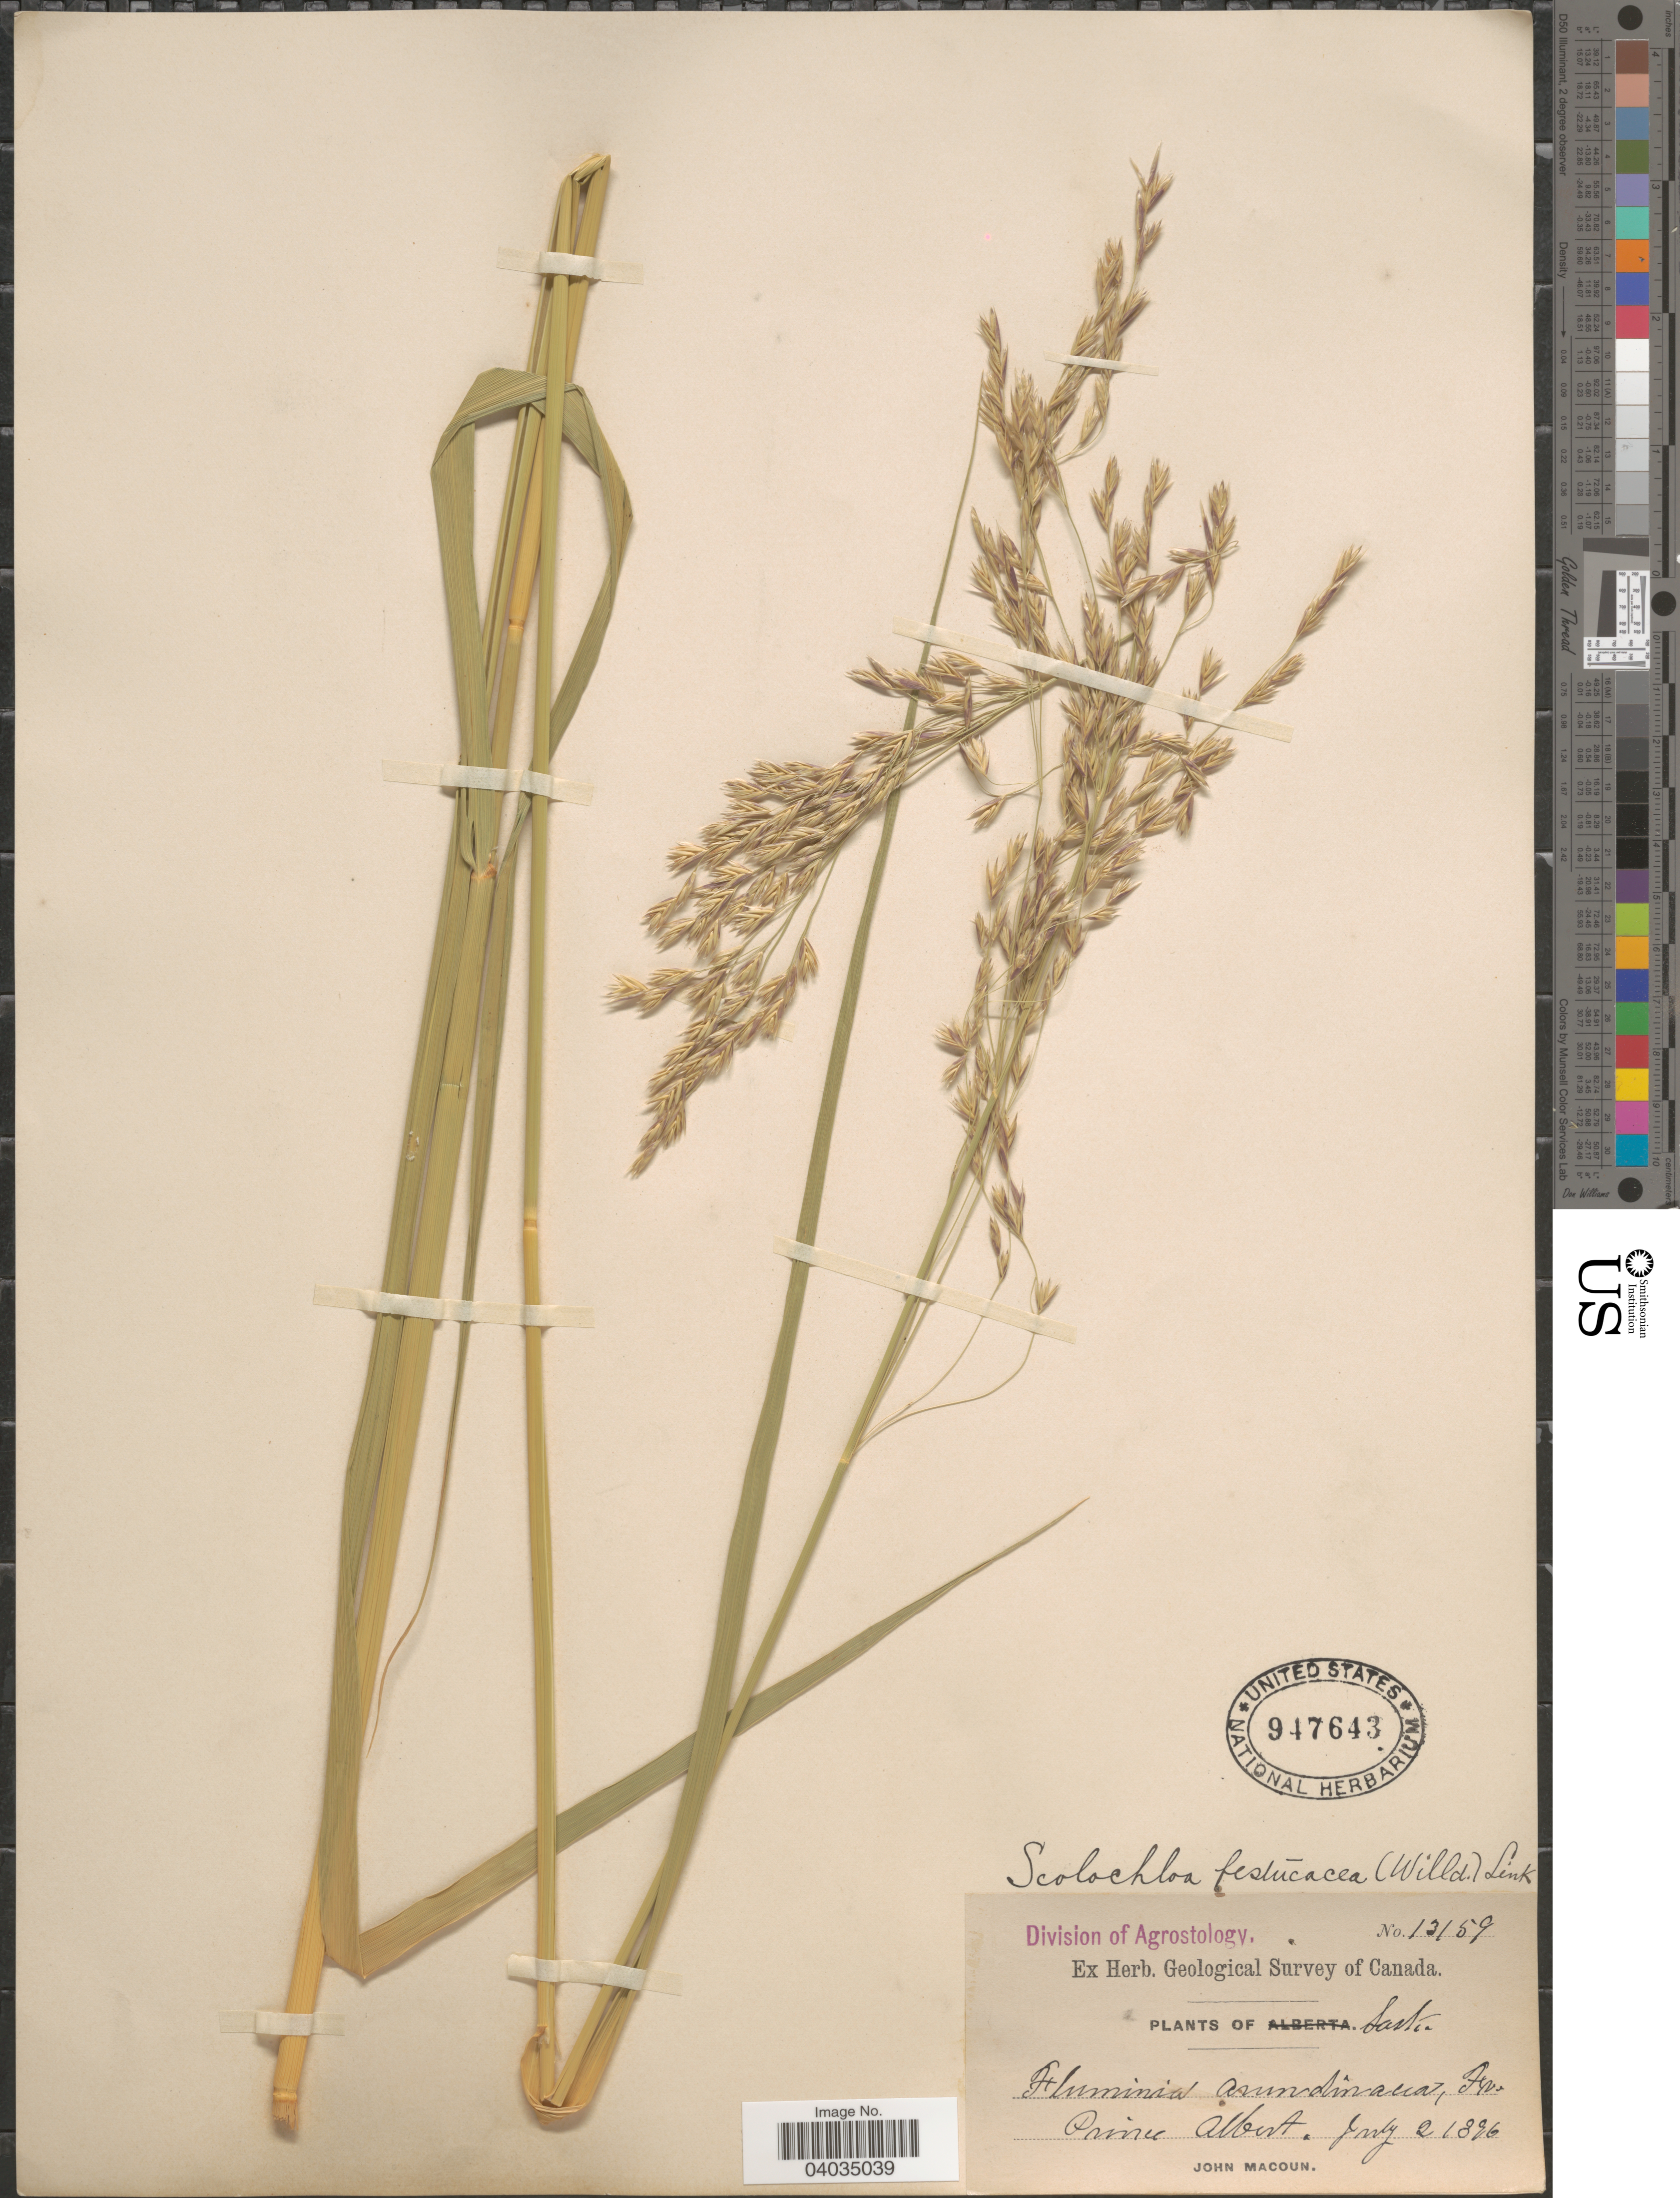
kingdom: Plantae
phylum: Tracheophyta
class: Liliopsida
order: Poales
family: Poaceae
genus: Scolochloa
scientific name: Scolochloa festucacea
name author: (Willd.) Link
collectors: J. Macoun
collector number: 13159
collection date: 1896-07-02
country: Canada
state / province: Saskatchewan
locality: Sask. Province Albert.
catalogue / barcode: US 947643